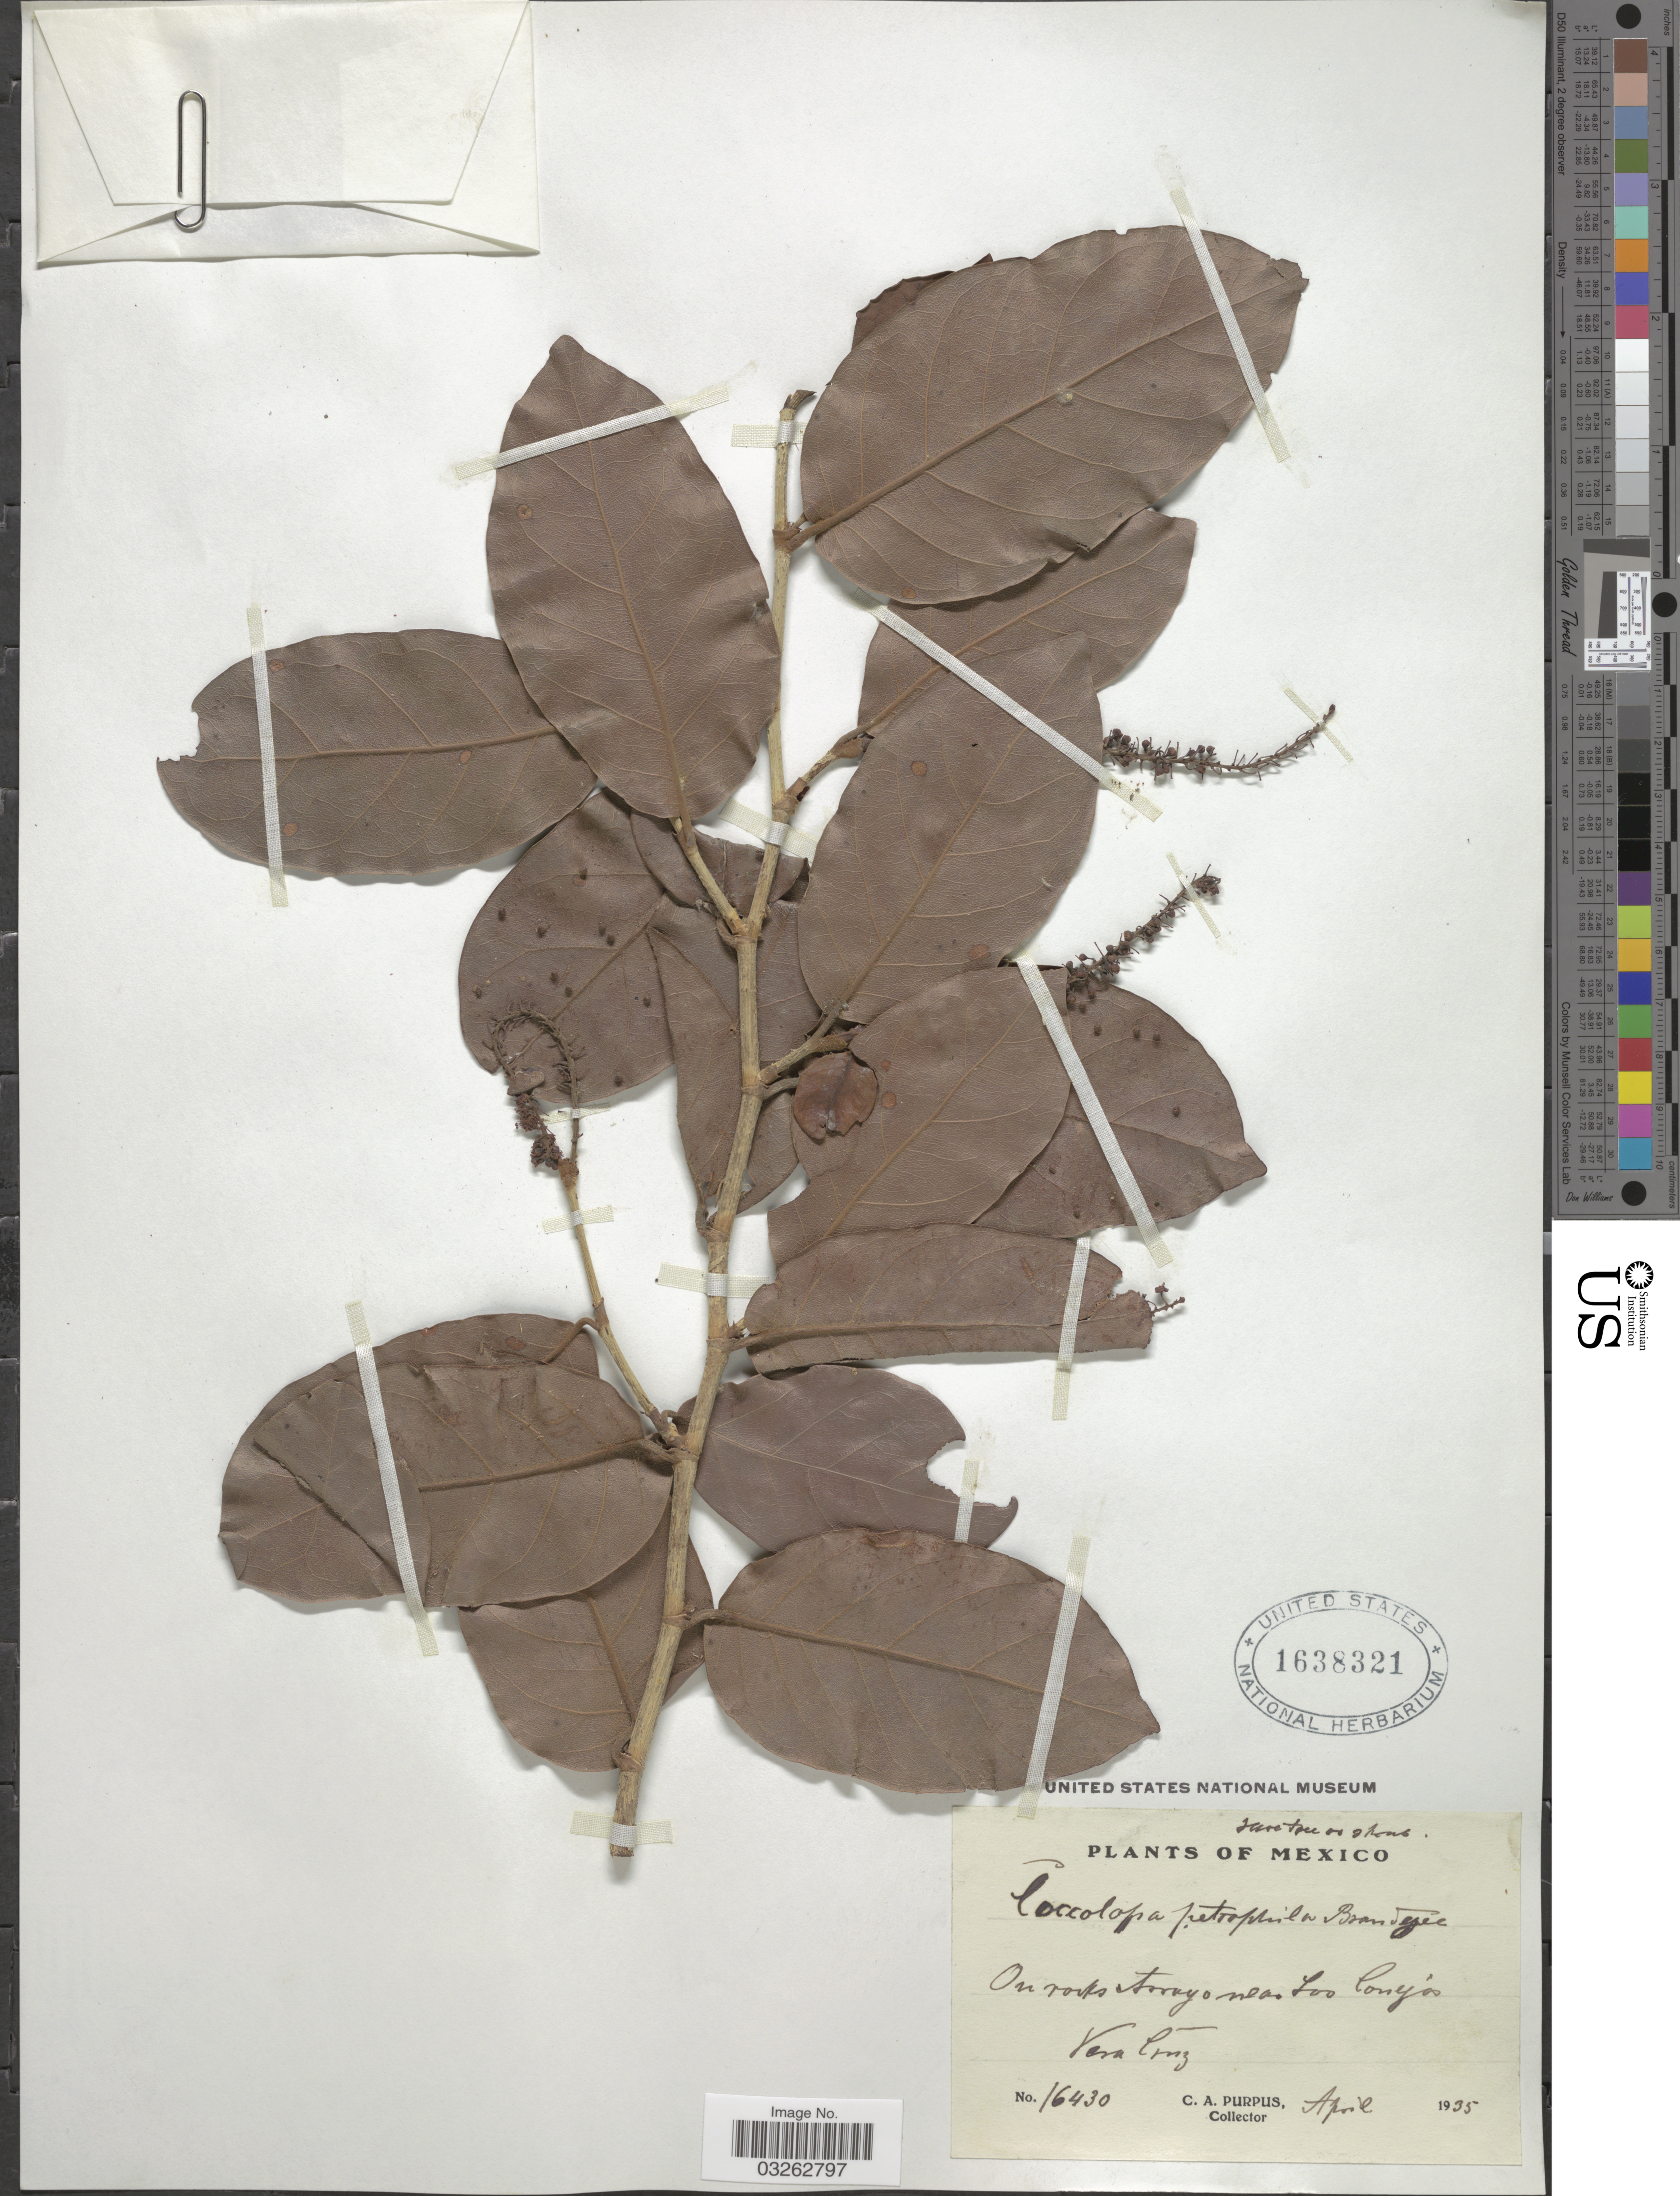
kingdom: Plantae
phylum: Tracheophyta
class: Magnoliopsida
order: Caryophyllales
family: Polygonaceae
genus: Coccoloba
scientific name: Coccoloba humboldtii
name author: Meisn.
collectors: C. A. Purpus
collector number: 16430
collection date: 1935-04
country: Mexico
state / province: Veracruz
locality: On route Arroyo near Los Coñejos, Vera Cruz.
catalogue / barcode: US 1638321